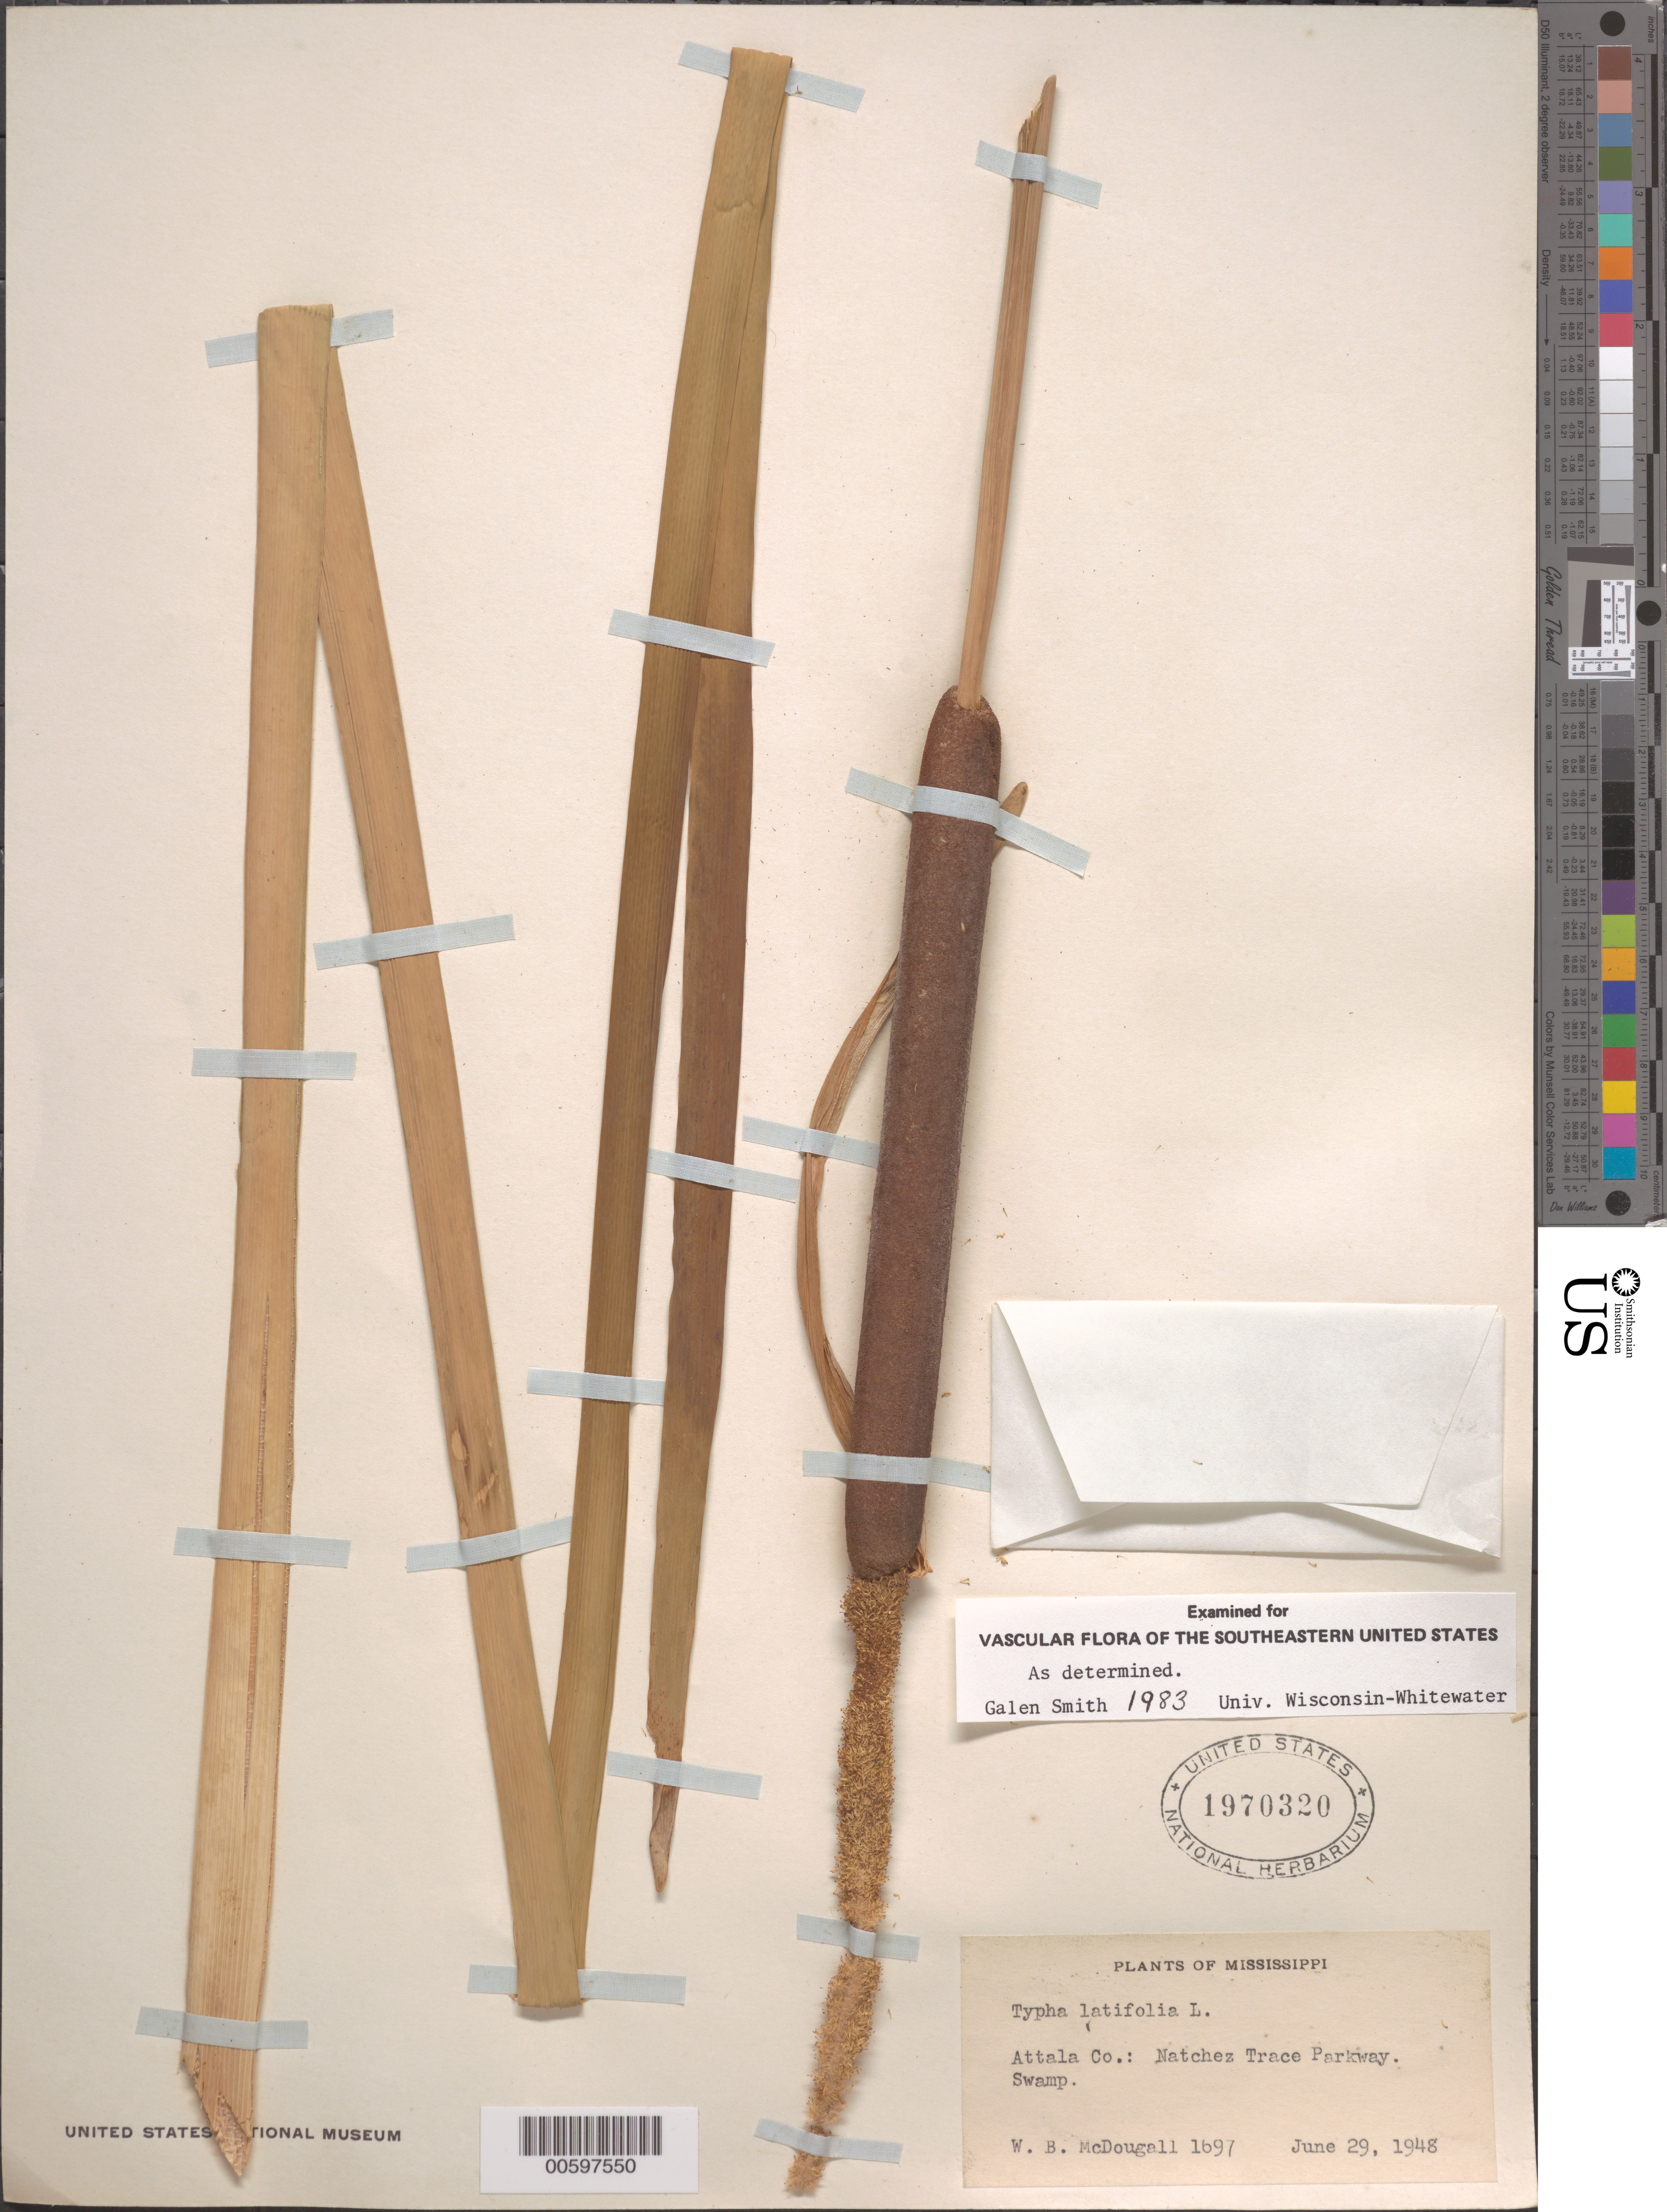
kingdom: Plantae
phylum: Tracheophyta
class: Liliopsida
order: Poales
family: Typhaceae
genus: Typha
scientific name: Typha latifolia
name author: L.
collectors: W. McDougall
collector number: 1697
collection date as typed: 29 Jun 1948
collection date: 1948-06-29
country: United States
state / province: Mississippi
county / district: Attala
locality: Nathez Trace Parkway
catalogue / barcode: US 1970320